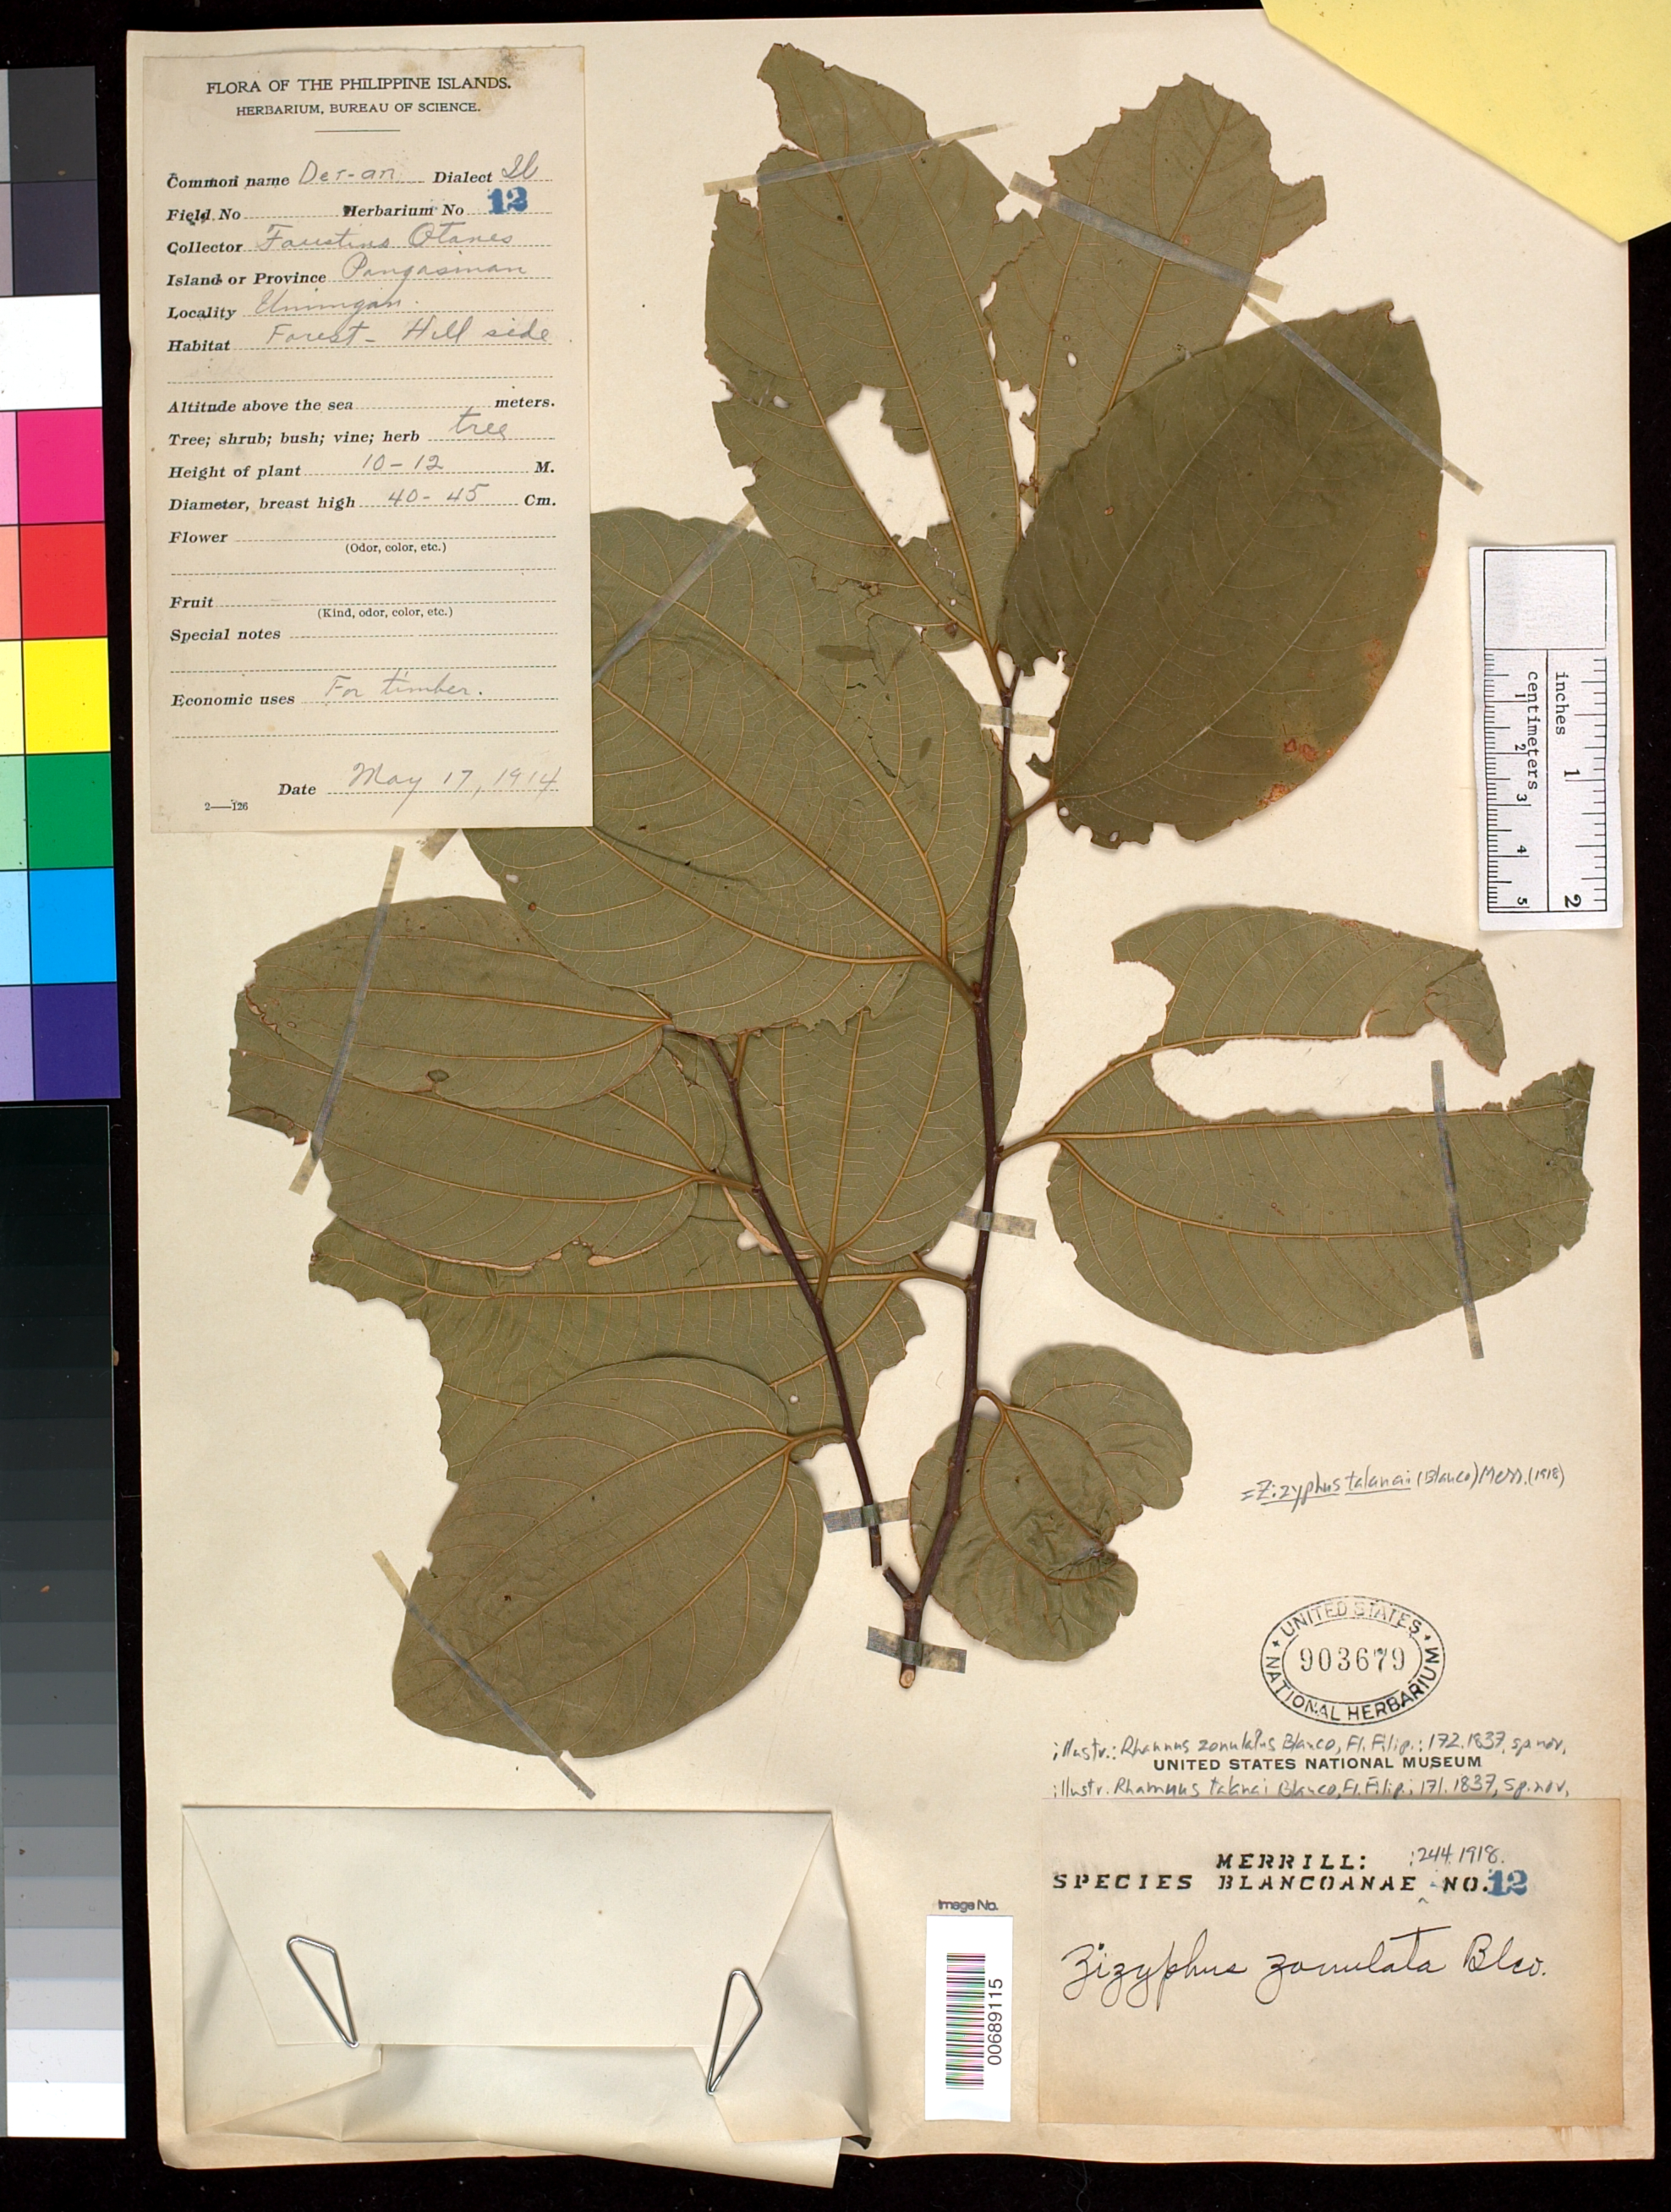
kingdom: Plantae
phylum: Tracheophyta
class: Magnoliopsida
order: Rosales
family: Rhamnaceae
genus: Ziziphus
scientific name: Ziziphus talanai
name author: (Blanco) Merr.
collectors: F. Q. Otanes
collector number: Sp. Blancoan. 0012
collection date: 1914-05-17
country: Philippines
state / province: Ilocos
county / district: Pangasinan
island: Luzon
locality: Umingan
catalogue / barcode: US 903679